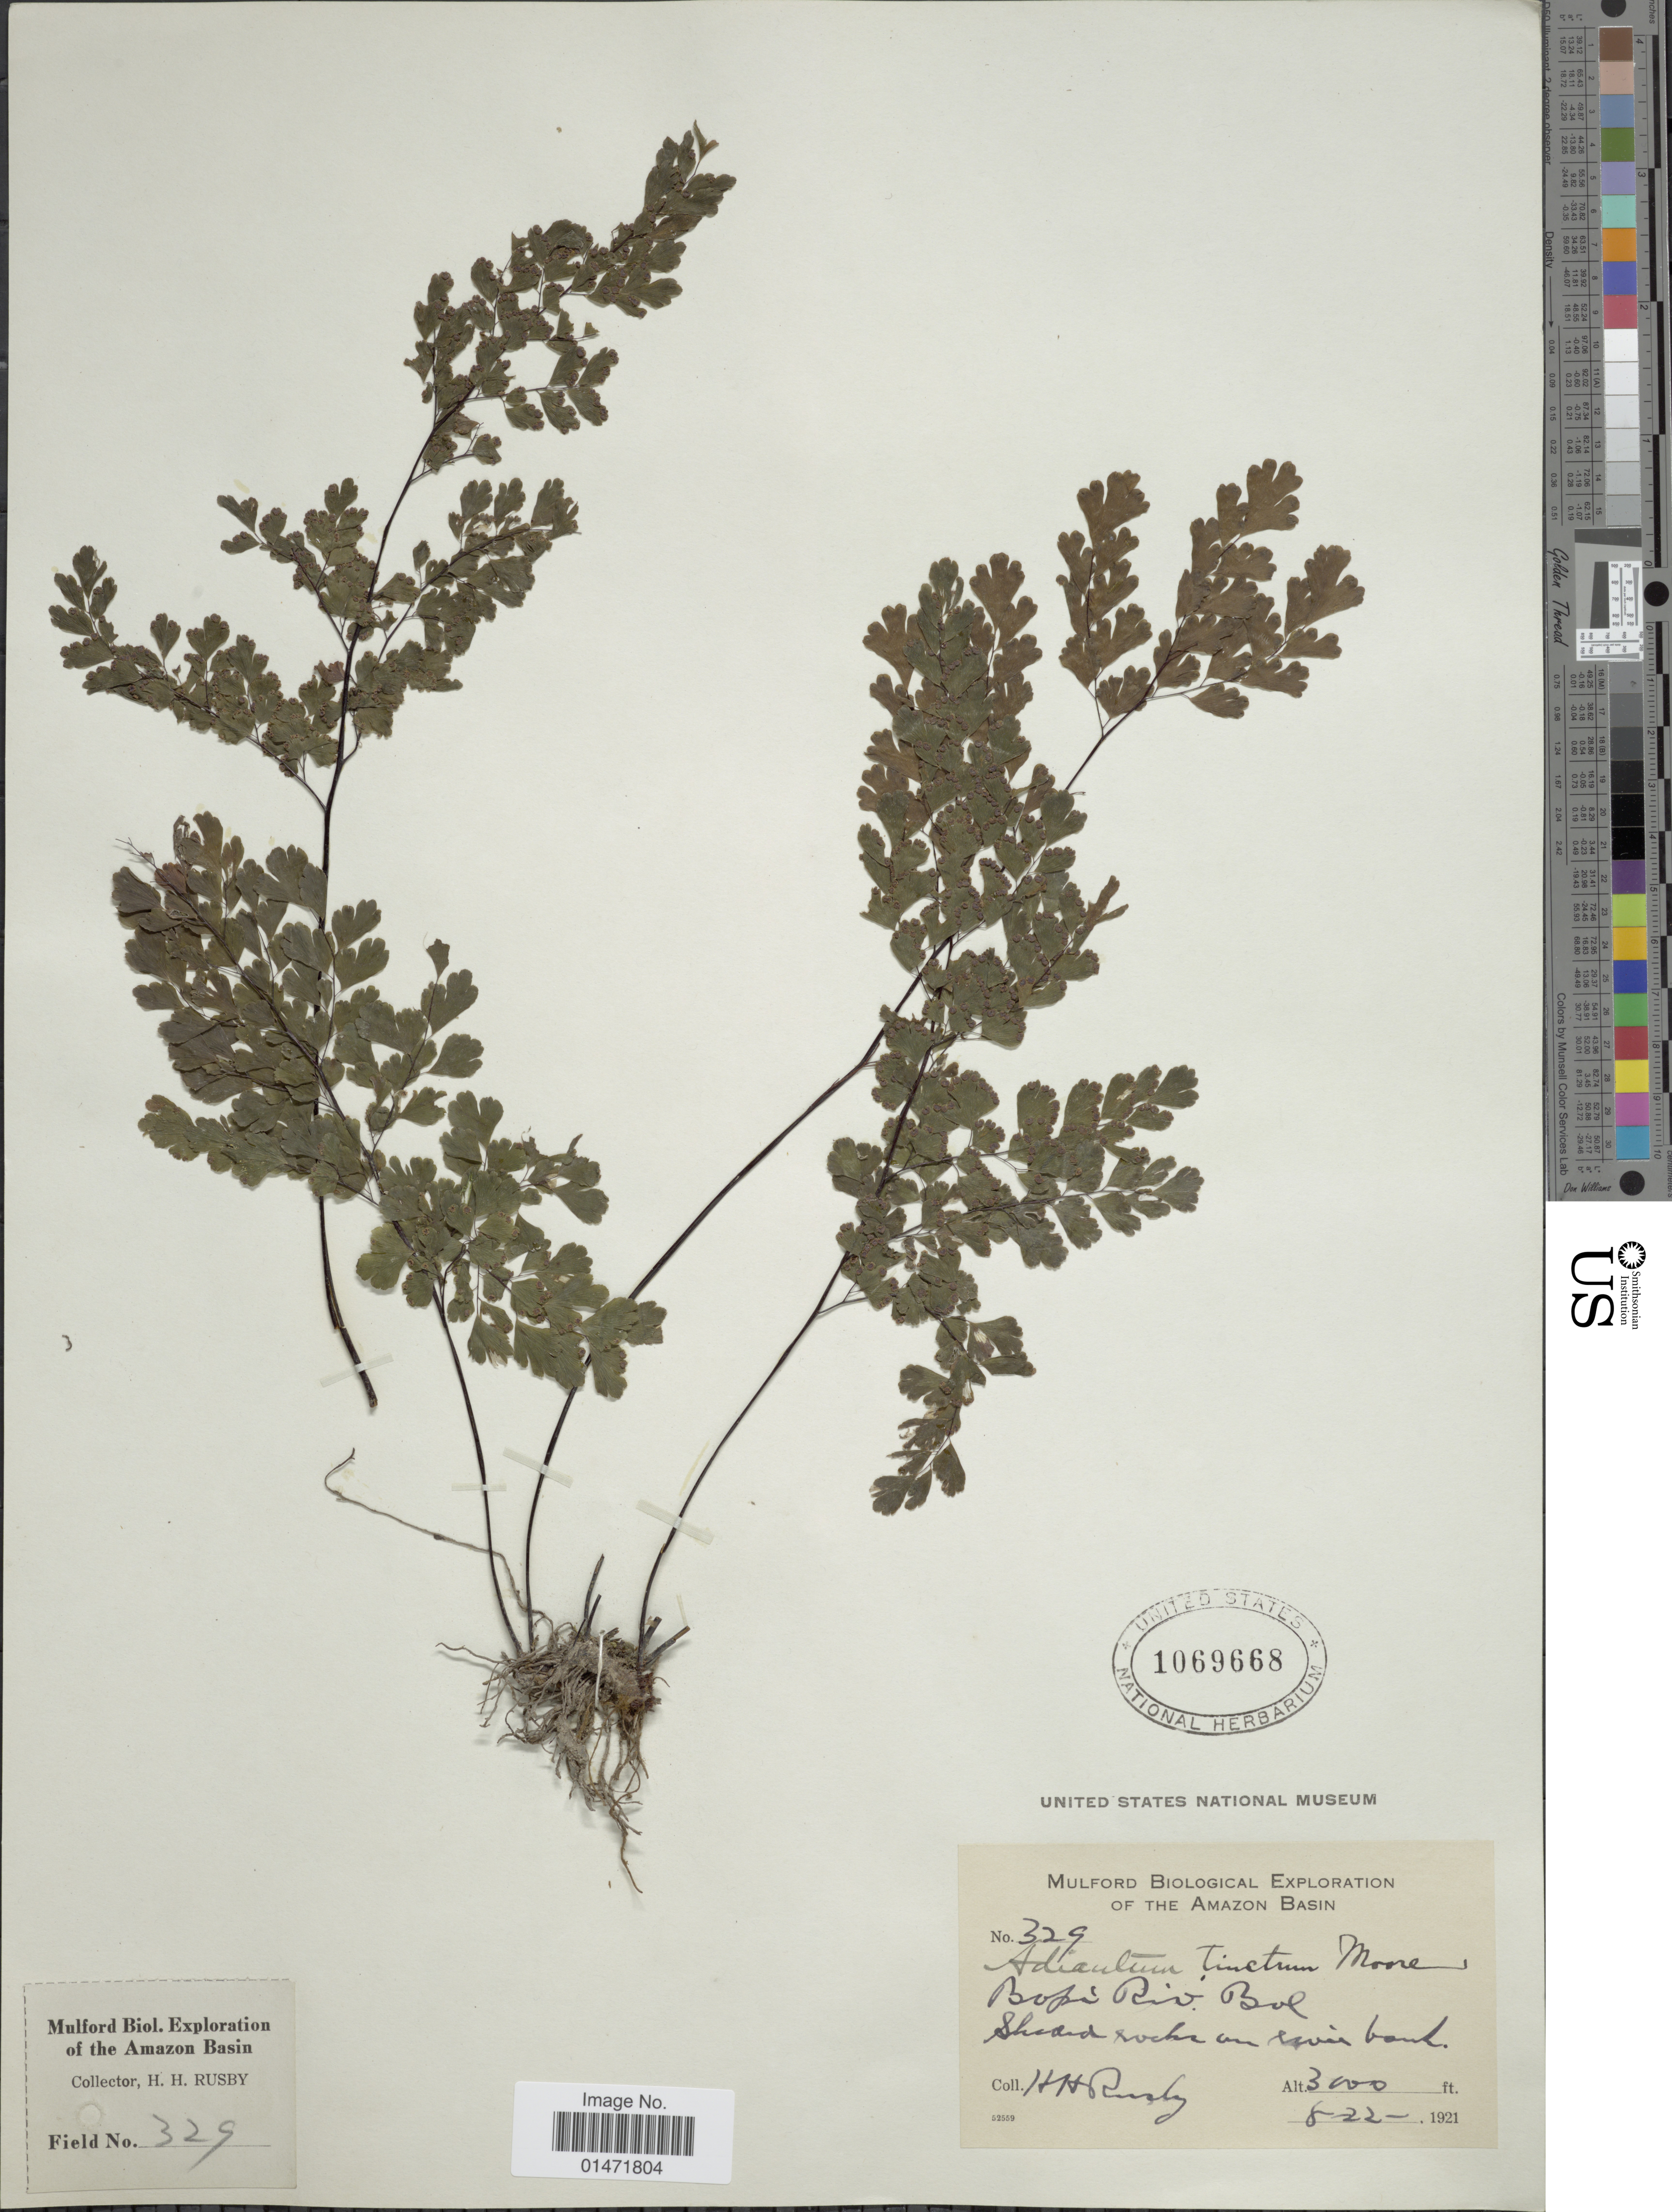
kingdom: Plantae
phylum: Tracheophyta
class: Polypodiopsida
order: Polypodiales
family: Pteridaceae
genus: Adiantum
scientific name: Adiantum tinctum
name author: T. Moore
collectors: H. H. Rusby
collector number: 329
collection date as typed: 8-22-1921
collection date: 1921-08-22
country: Bolivia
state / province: La Paz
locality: Bopi River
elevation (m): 914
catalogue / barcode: US 1069668